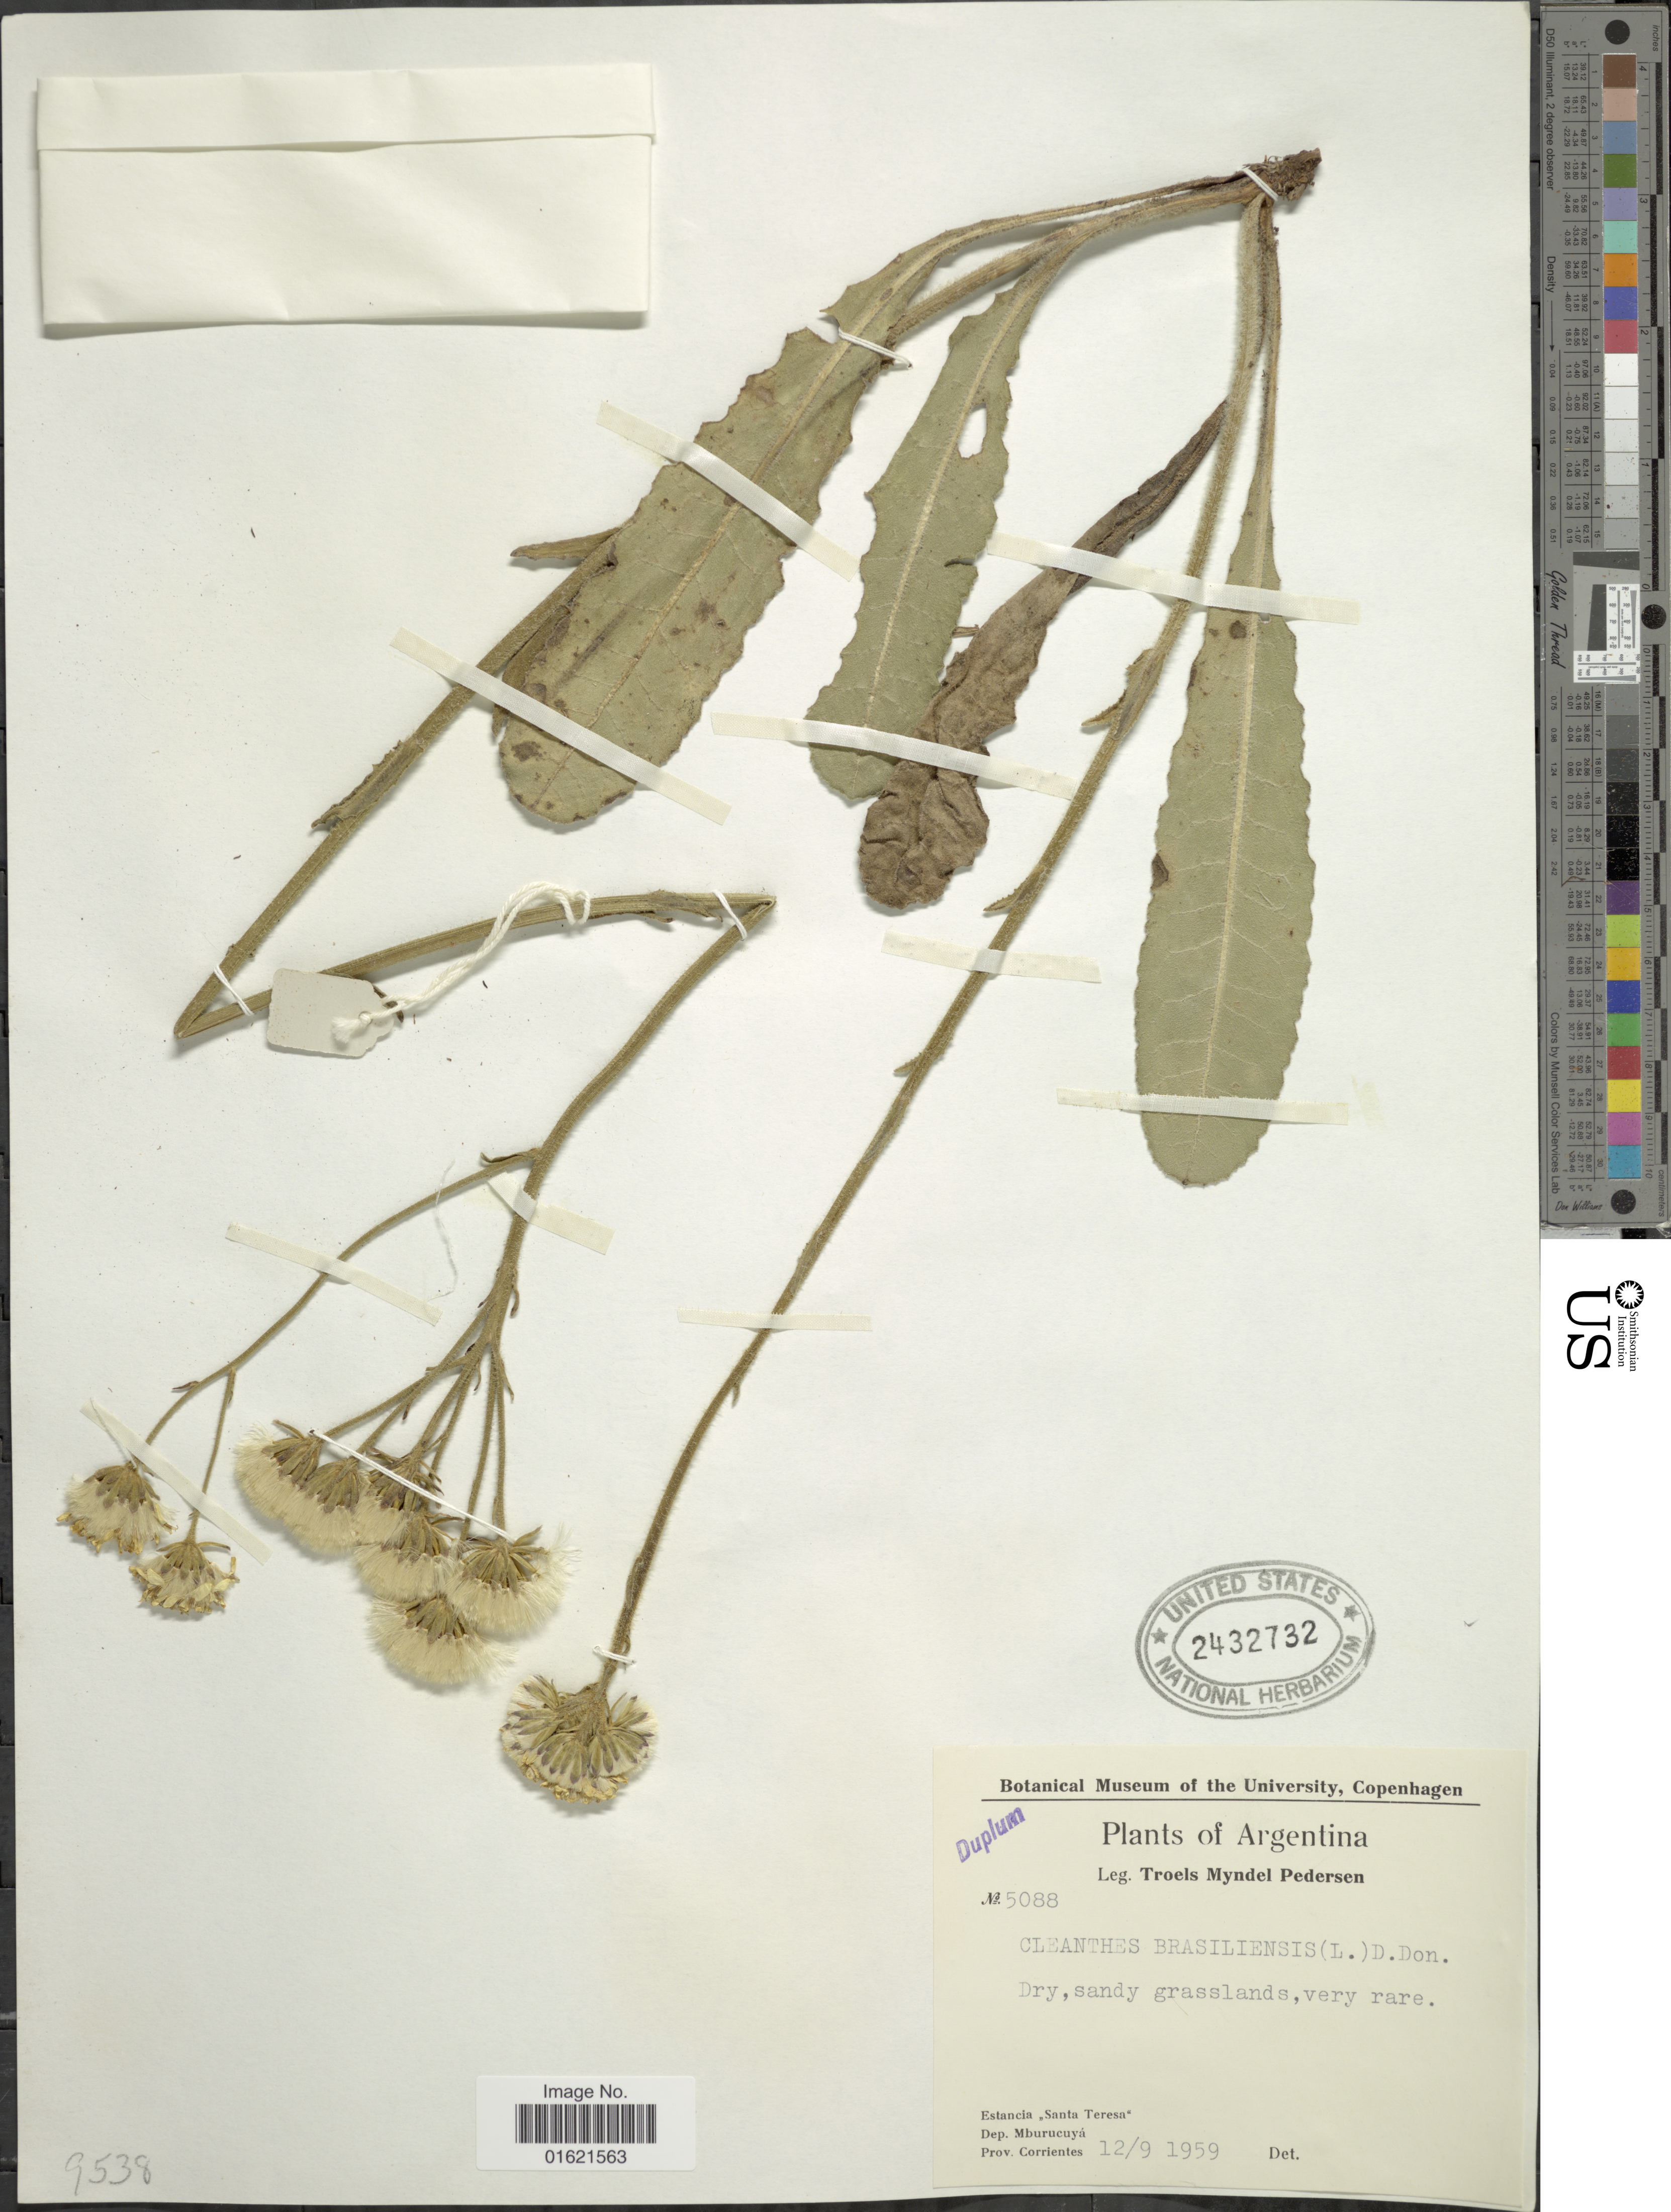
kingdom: Plantae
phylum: Tracheophyta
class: Magnoliopsida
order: Asterales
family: Asteraceae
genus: Holocheilus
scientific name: Holocheilus brasiliensis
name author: (L.) Cabrera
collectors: T. Pederson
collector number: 5088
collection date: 1959-09-12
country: Argentina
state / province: Corrientes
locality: Estancia Santa Teresa, dep. Mburucuya, Prov. Corrientes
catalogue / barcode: US 2432732